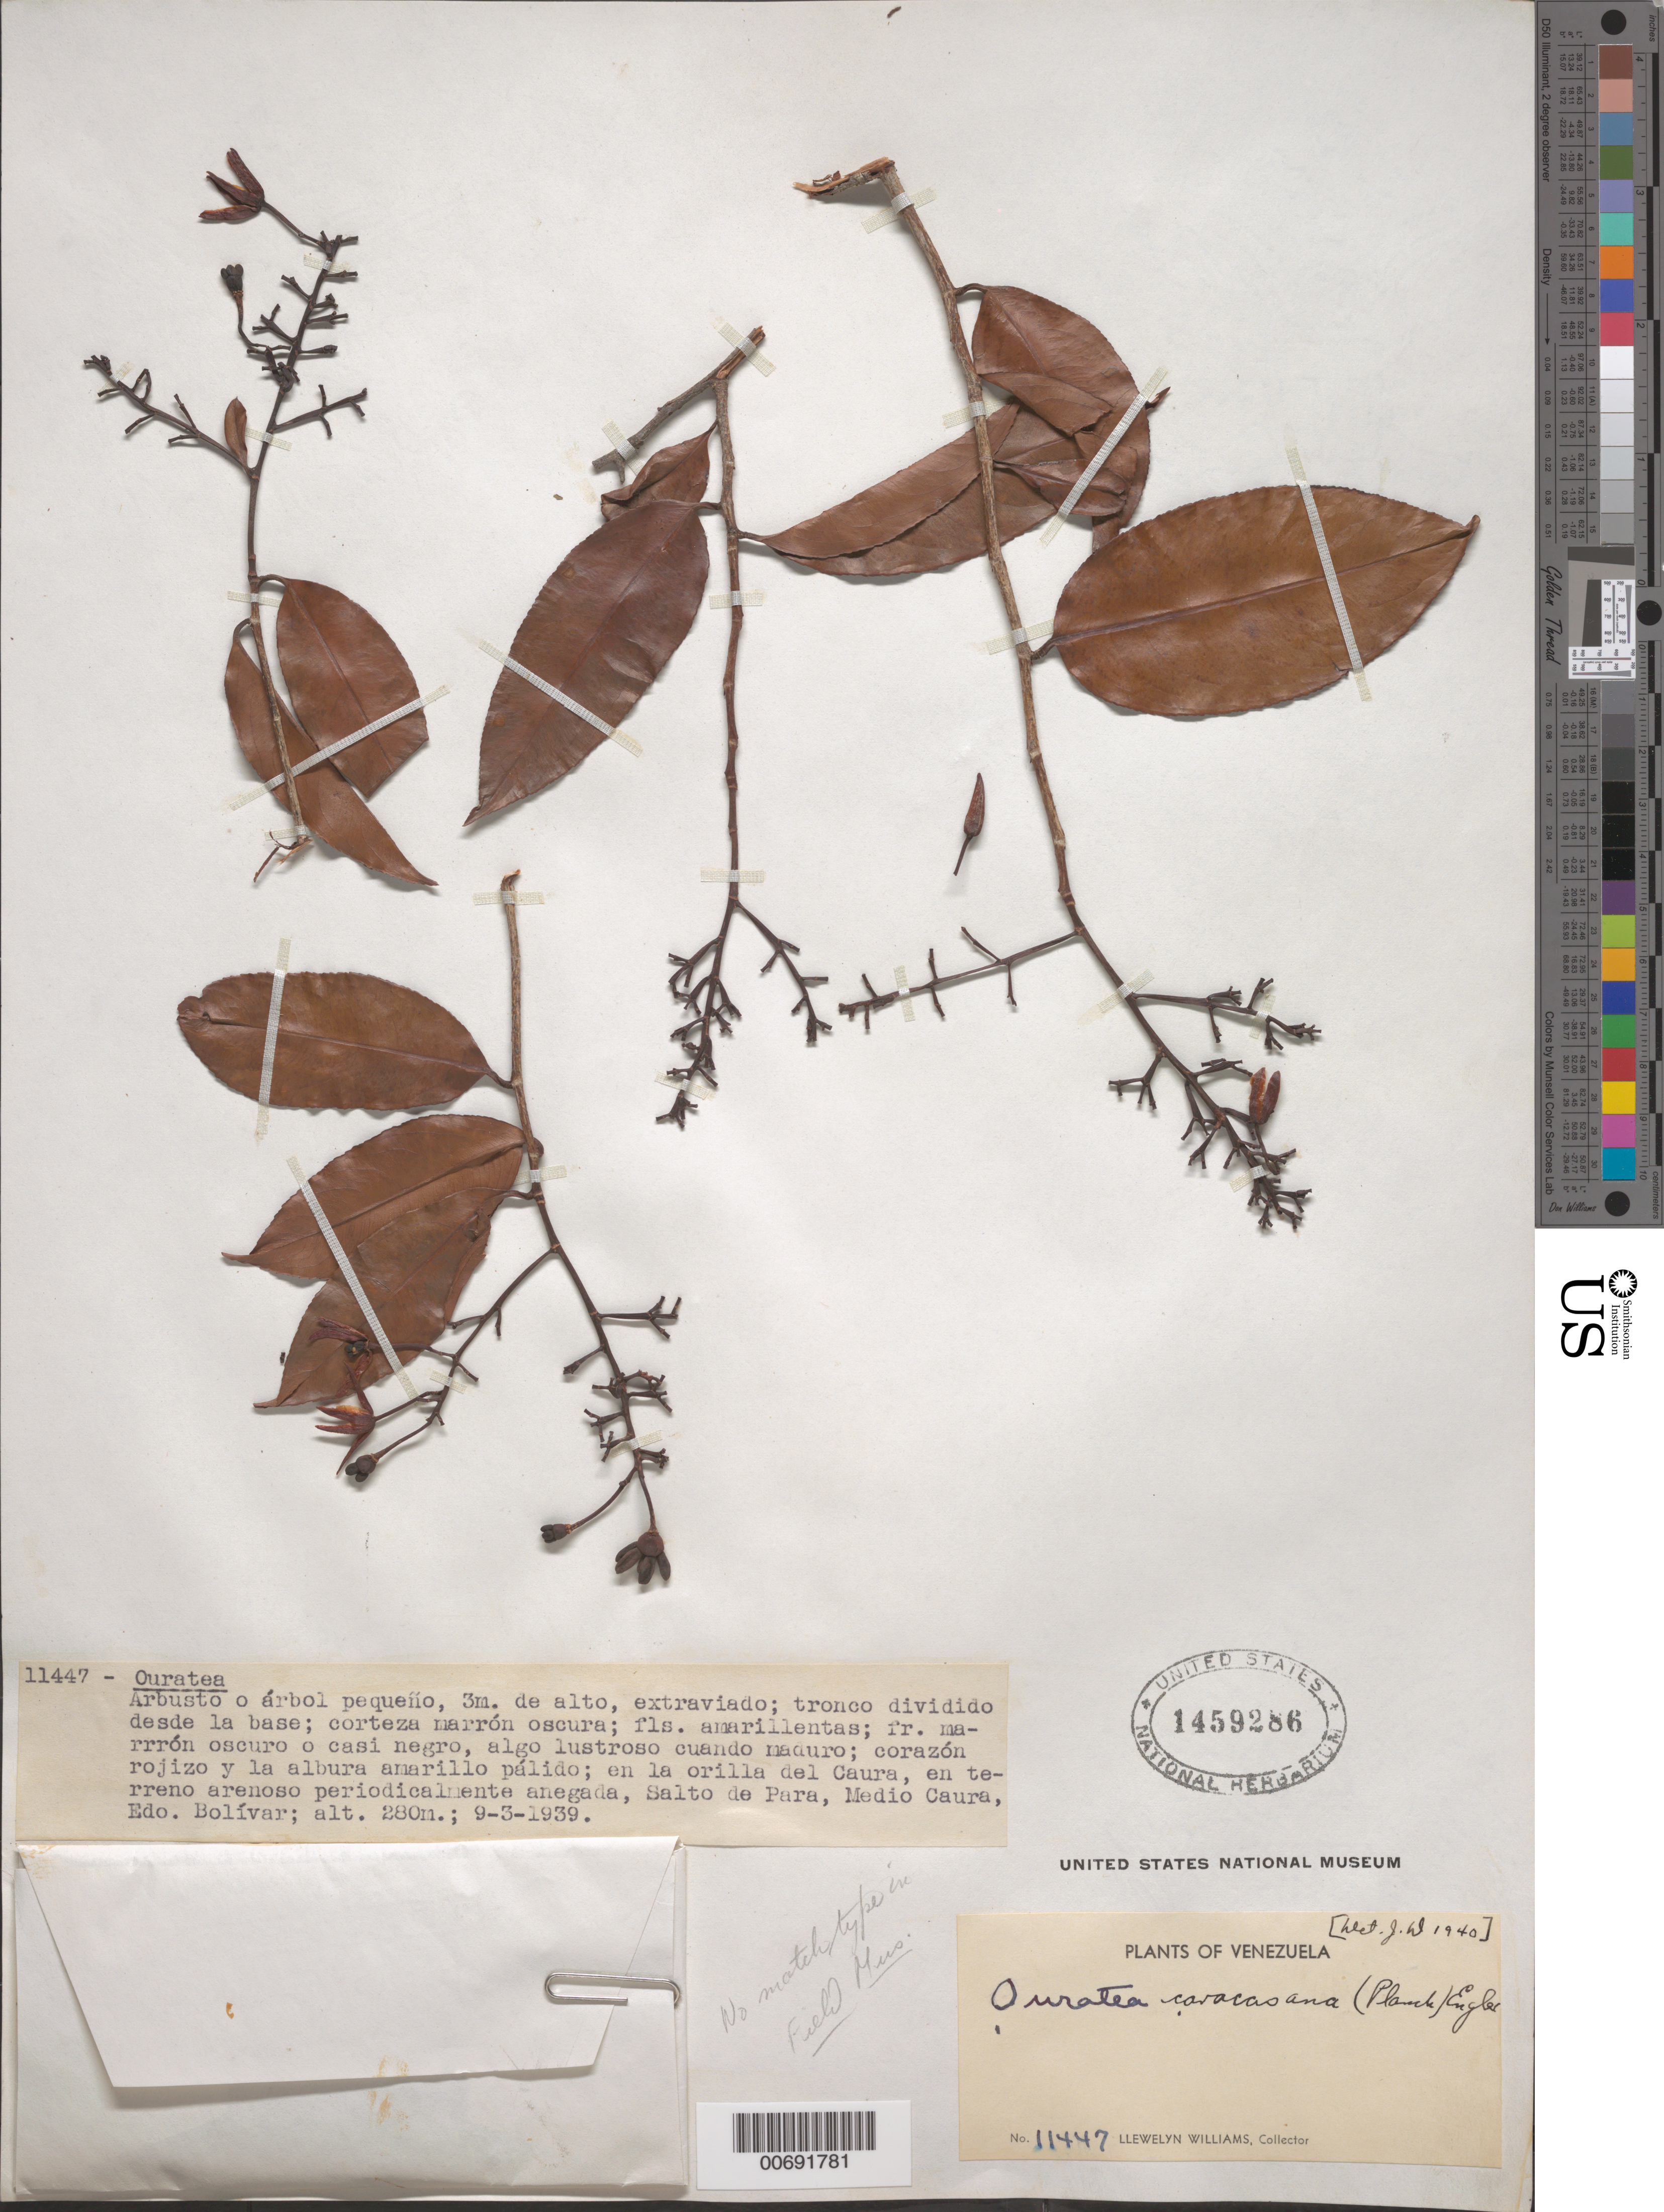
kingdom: Plantae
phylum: Tracheophyta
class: Magnoliopsida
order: Malpighiales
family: Ochnaceae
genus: Ouratea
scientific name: Ouratea superba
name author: Engl.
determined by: Dorr, L. J., (BOT), Smithsonian Institution - National Museum of Natural History (UNITED STATES)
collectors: Ll. Williams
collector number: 11447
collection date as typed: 9-Mar-39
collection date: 1939-03-09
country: Venezuela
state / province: Bolívar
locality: Salto de Para, Medio Caura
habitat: Orilla del Caura, en terreno arenoso periodicalment anegada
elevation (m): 280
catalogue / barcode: US 1459286